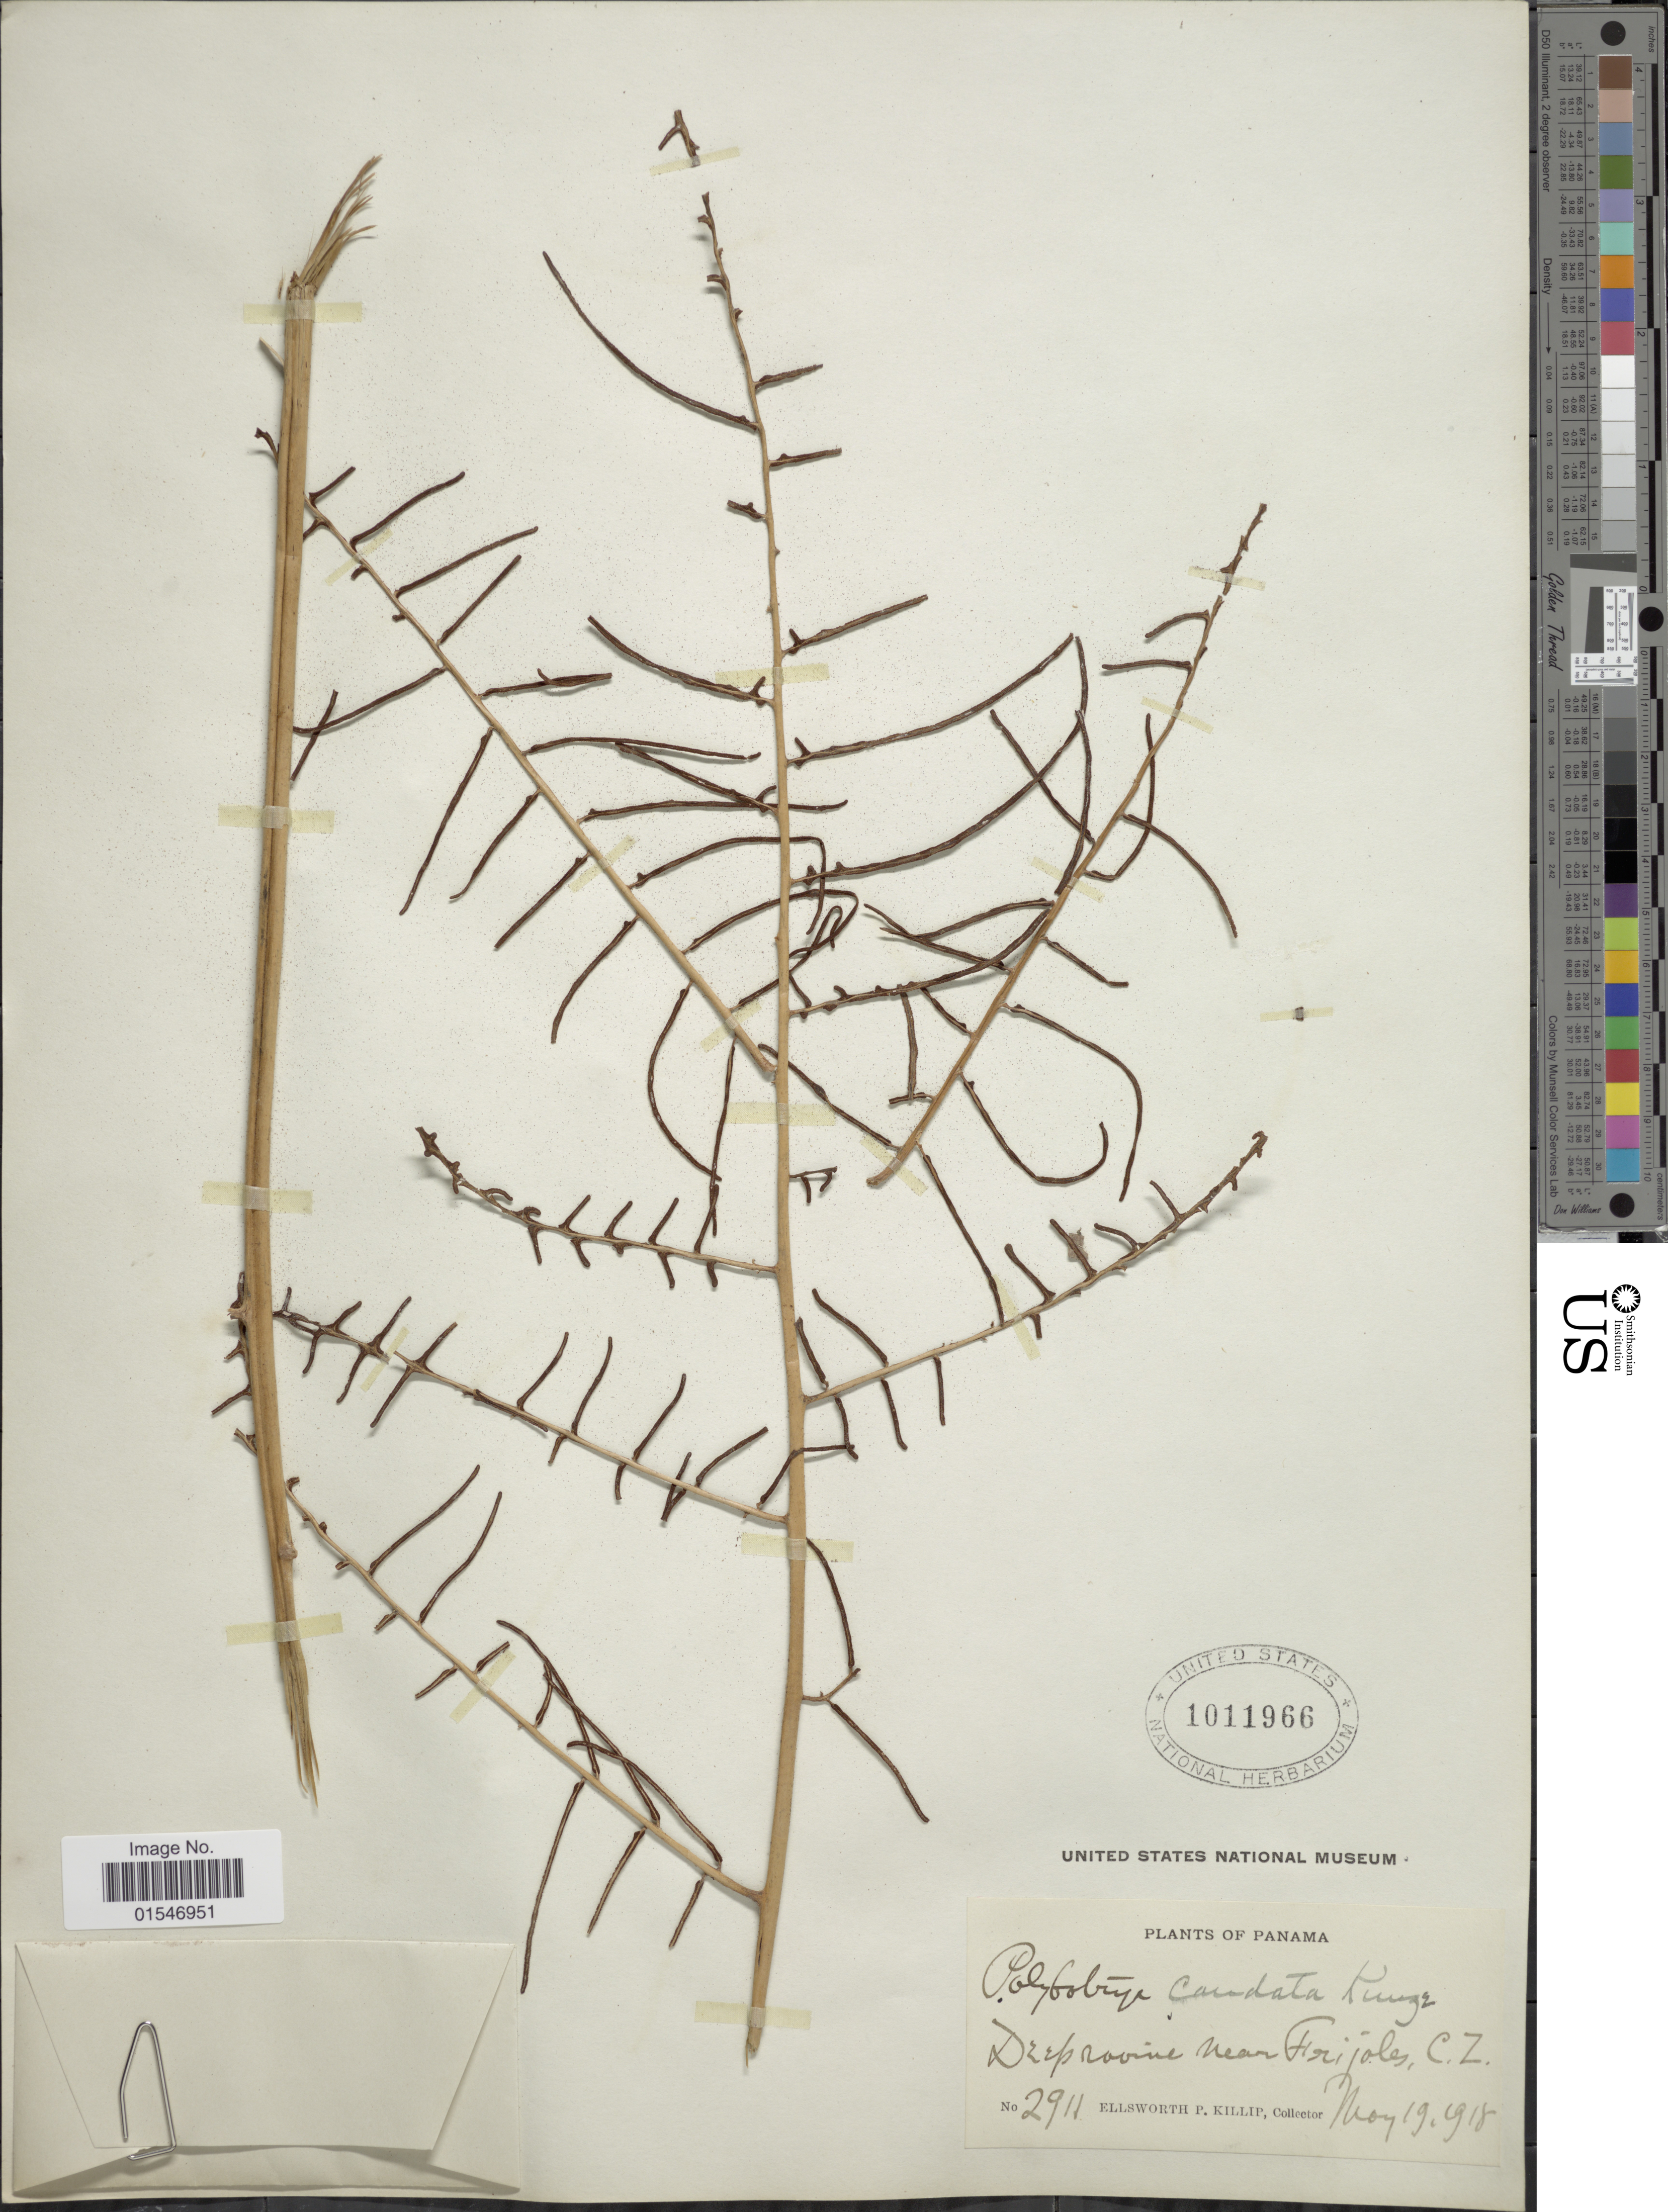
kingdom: Plantae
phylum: Tracheophyta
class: Polypodiopsida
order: Polypodiales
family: Dryopteridaceae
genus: Polybotrya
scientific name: Polybotrya caudata f. caudata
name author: Kunze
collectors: E. P. Killip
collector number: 2911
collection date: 1918-05-19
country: Panama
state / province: Colón / Panamá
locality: Panama, Deep ravine near Frijoles, C. Z.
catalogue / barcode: US 1011966